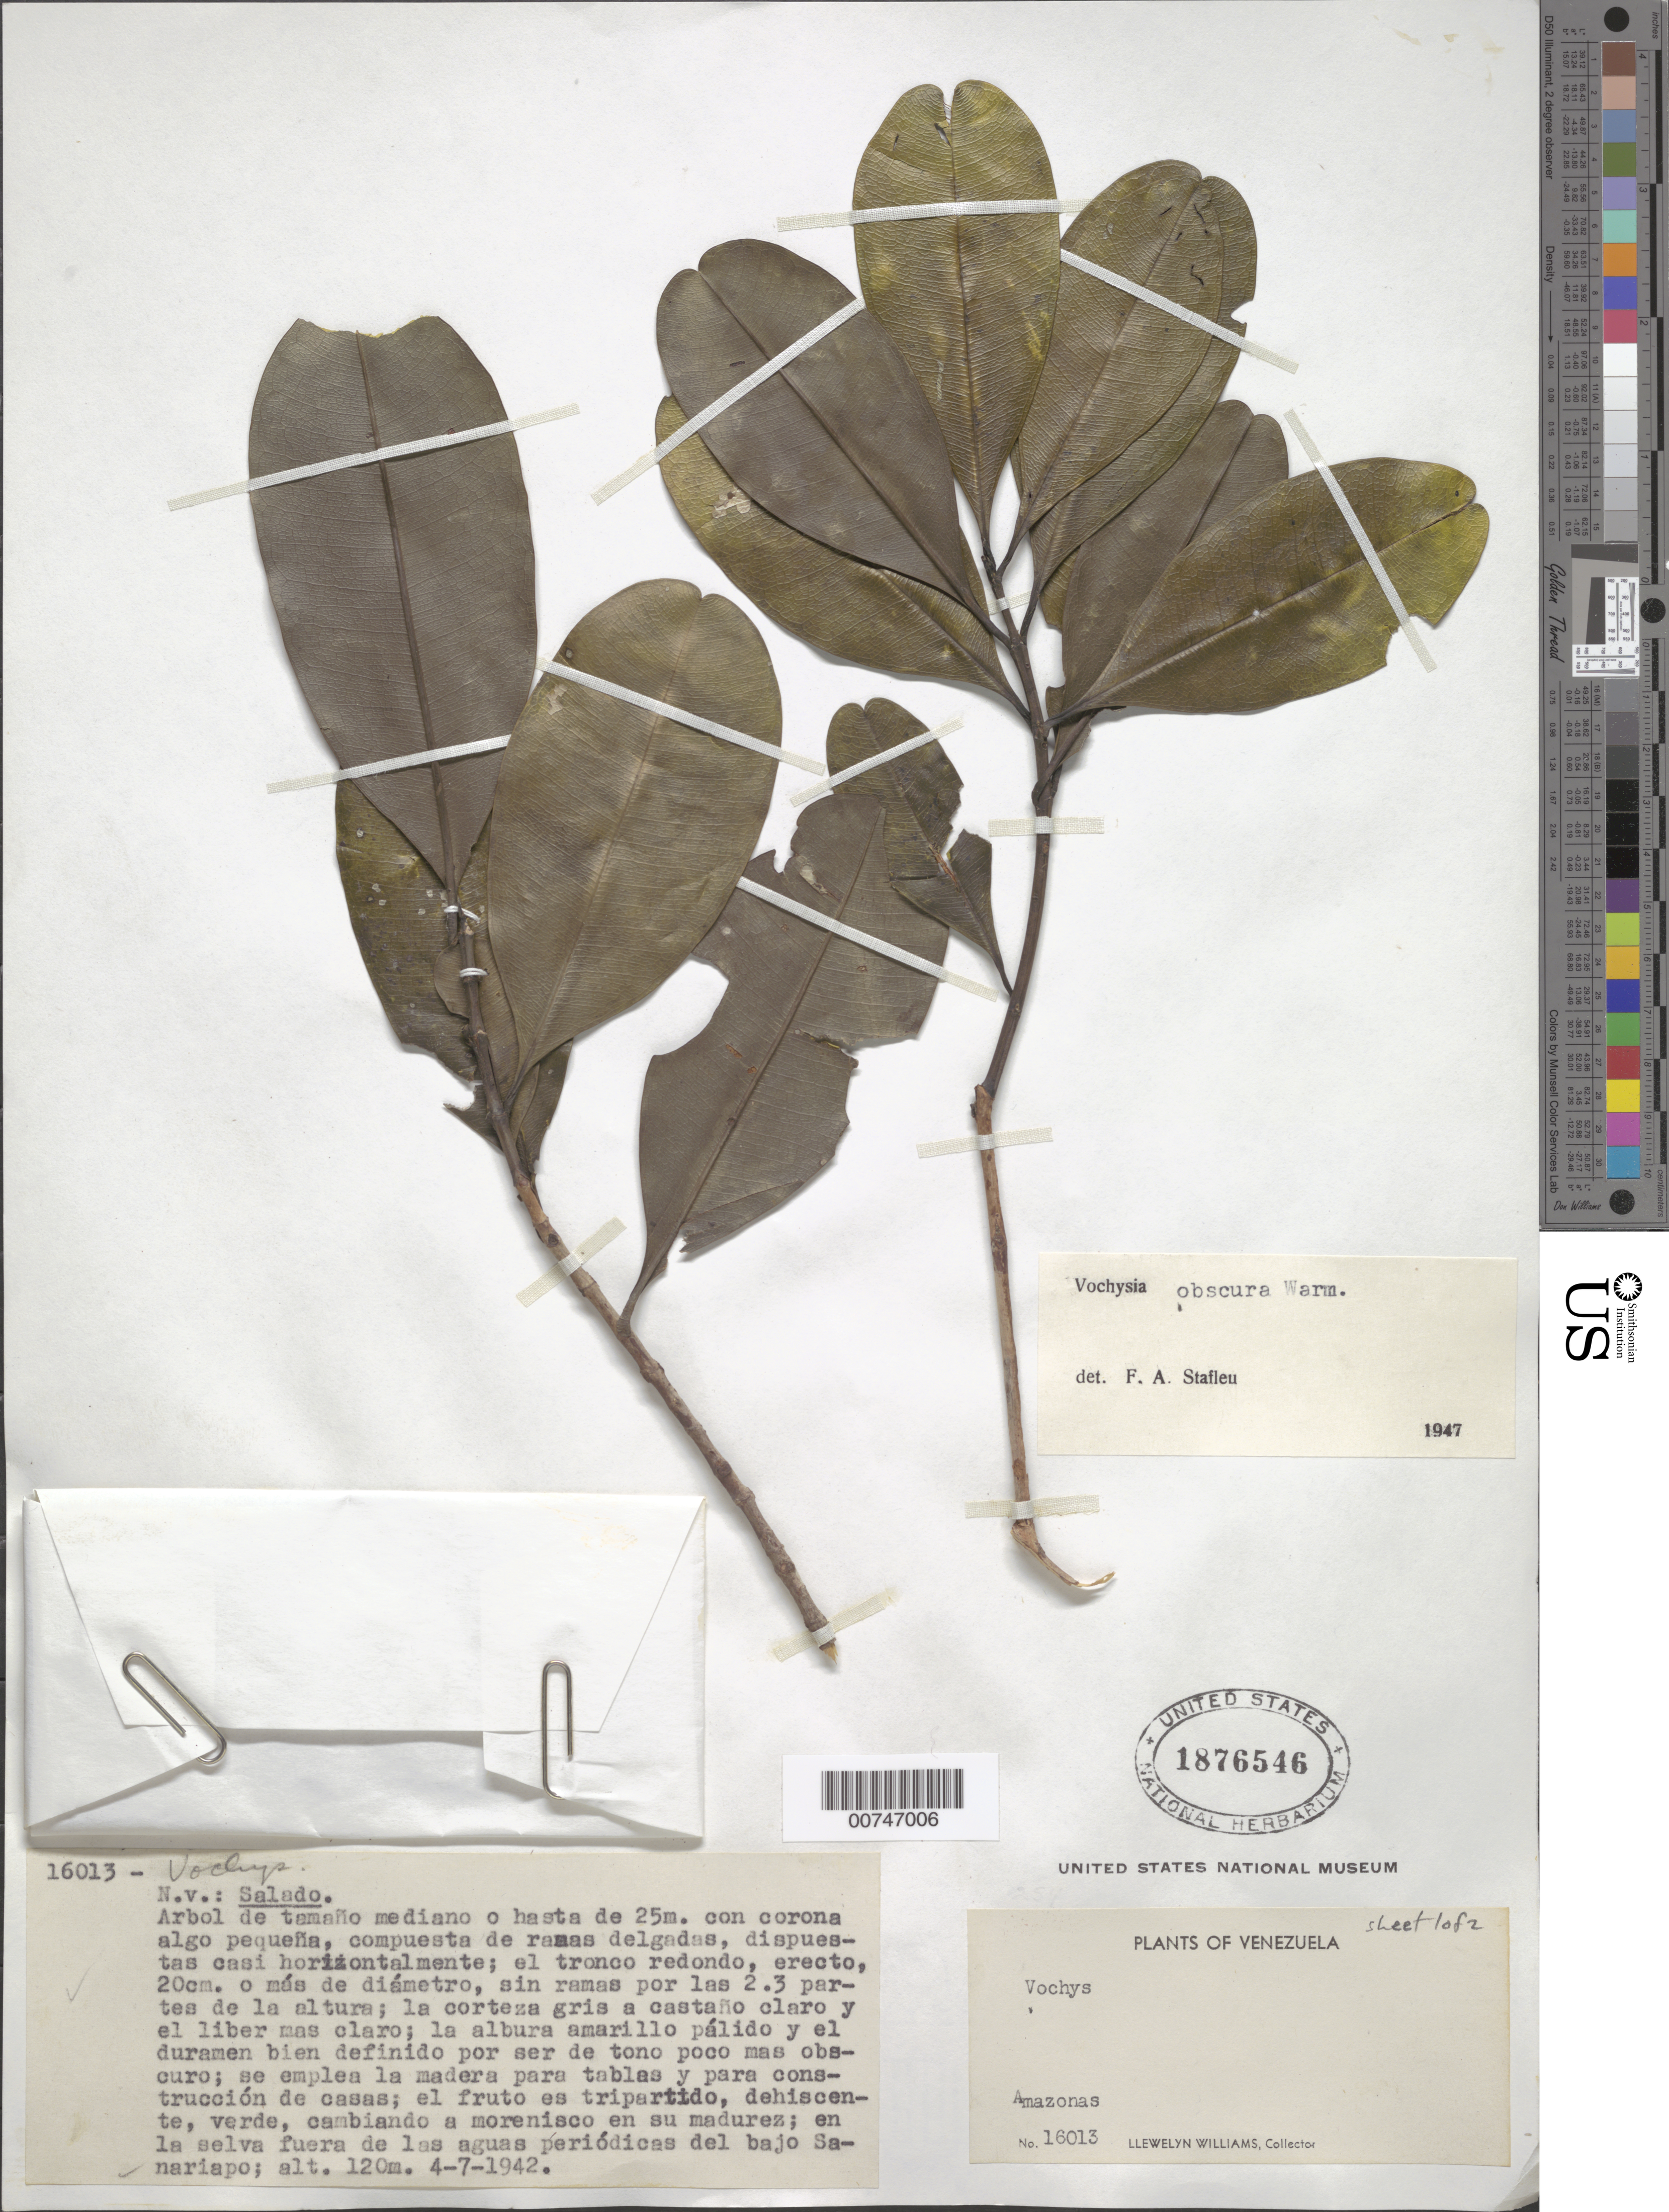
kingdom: Plantae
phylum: Tracheophyta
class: Magnoliopsida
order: Myrtales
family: Vochysiaceae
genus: Vochysia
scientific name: Vochysia obscura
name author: Warm.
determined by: Stafleu, F. A.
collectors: Ll. Williams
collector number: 16013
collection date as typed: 4-Jul-42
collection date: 1942-07-04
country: Venezuela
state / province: Amazonas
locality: Río Sanariapo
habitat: Selva fuera de las augas periodicas del bajo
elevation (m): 120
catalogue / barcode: US 1876546